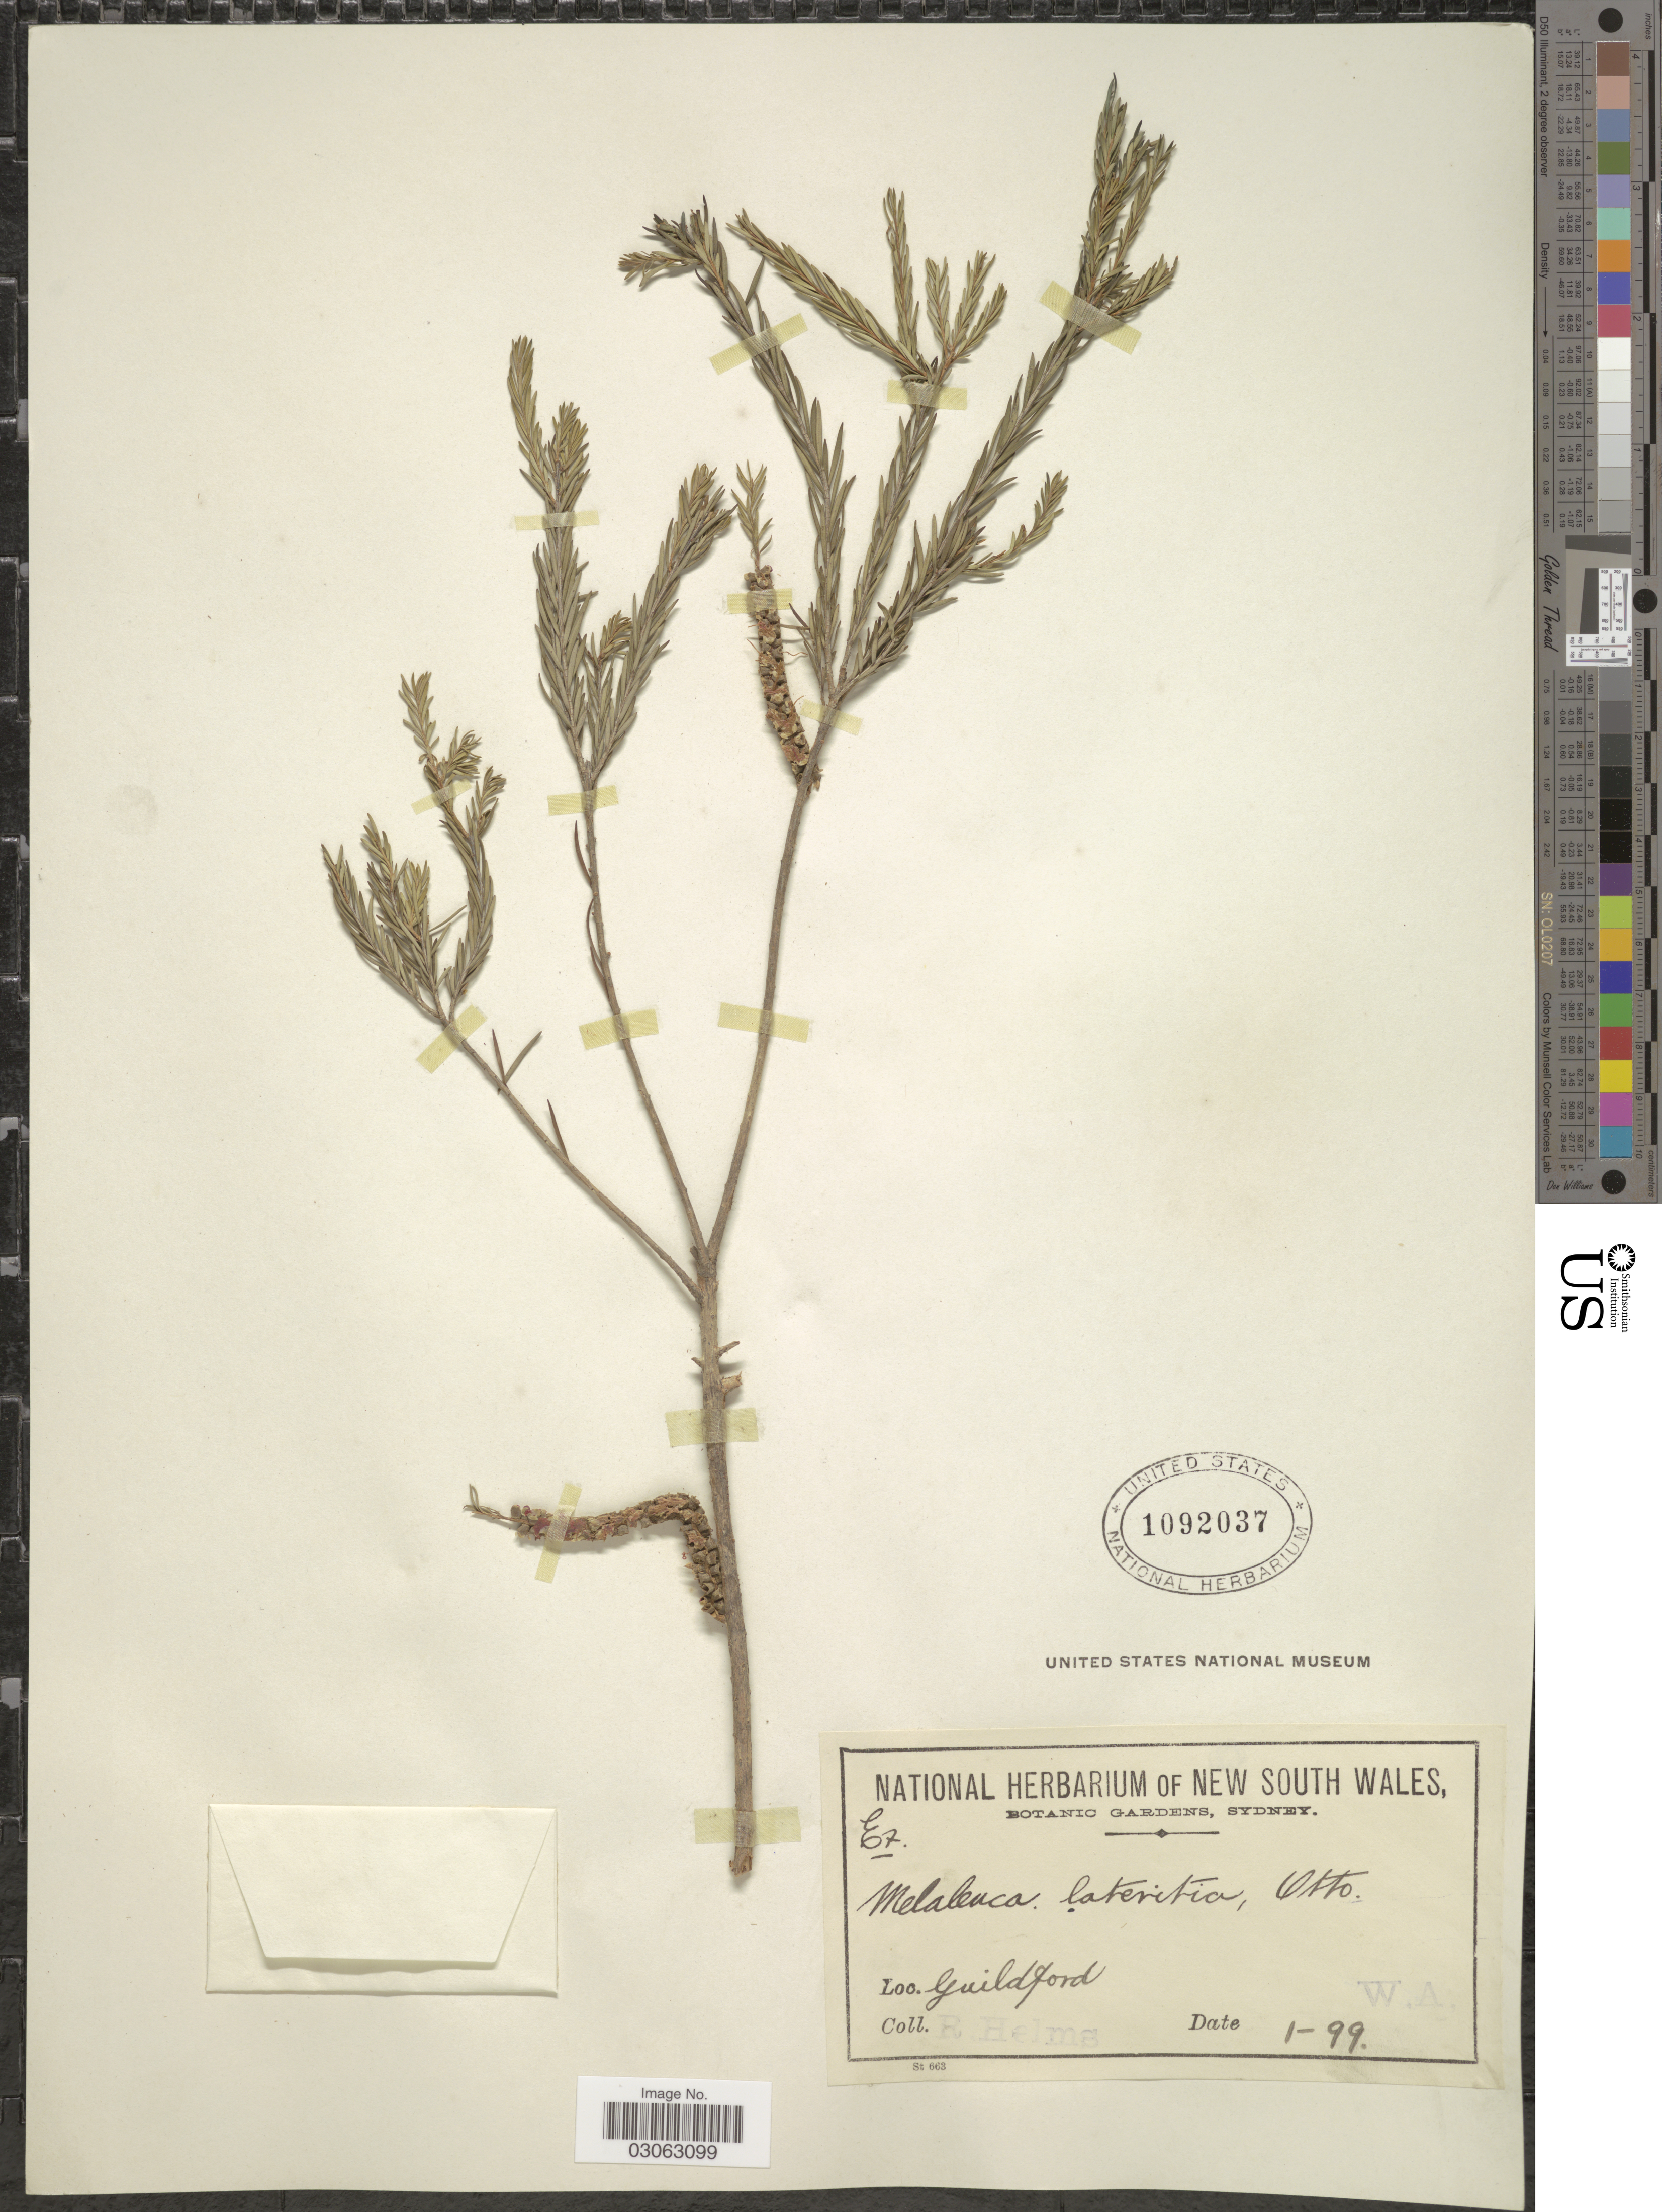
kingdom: Plantae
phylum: Tracheophyta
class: Magnoliopsida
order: Myrtales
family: Myrtaceae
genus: Melaleuca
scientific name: Melaleuca lateritia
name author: A. Dietr.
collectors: R. Helms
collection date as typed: Transcribed d/m/y: /1/99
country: Australia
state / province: Western Australia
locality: Guildford. W. A.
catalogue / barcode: US 1092037